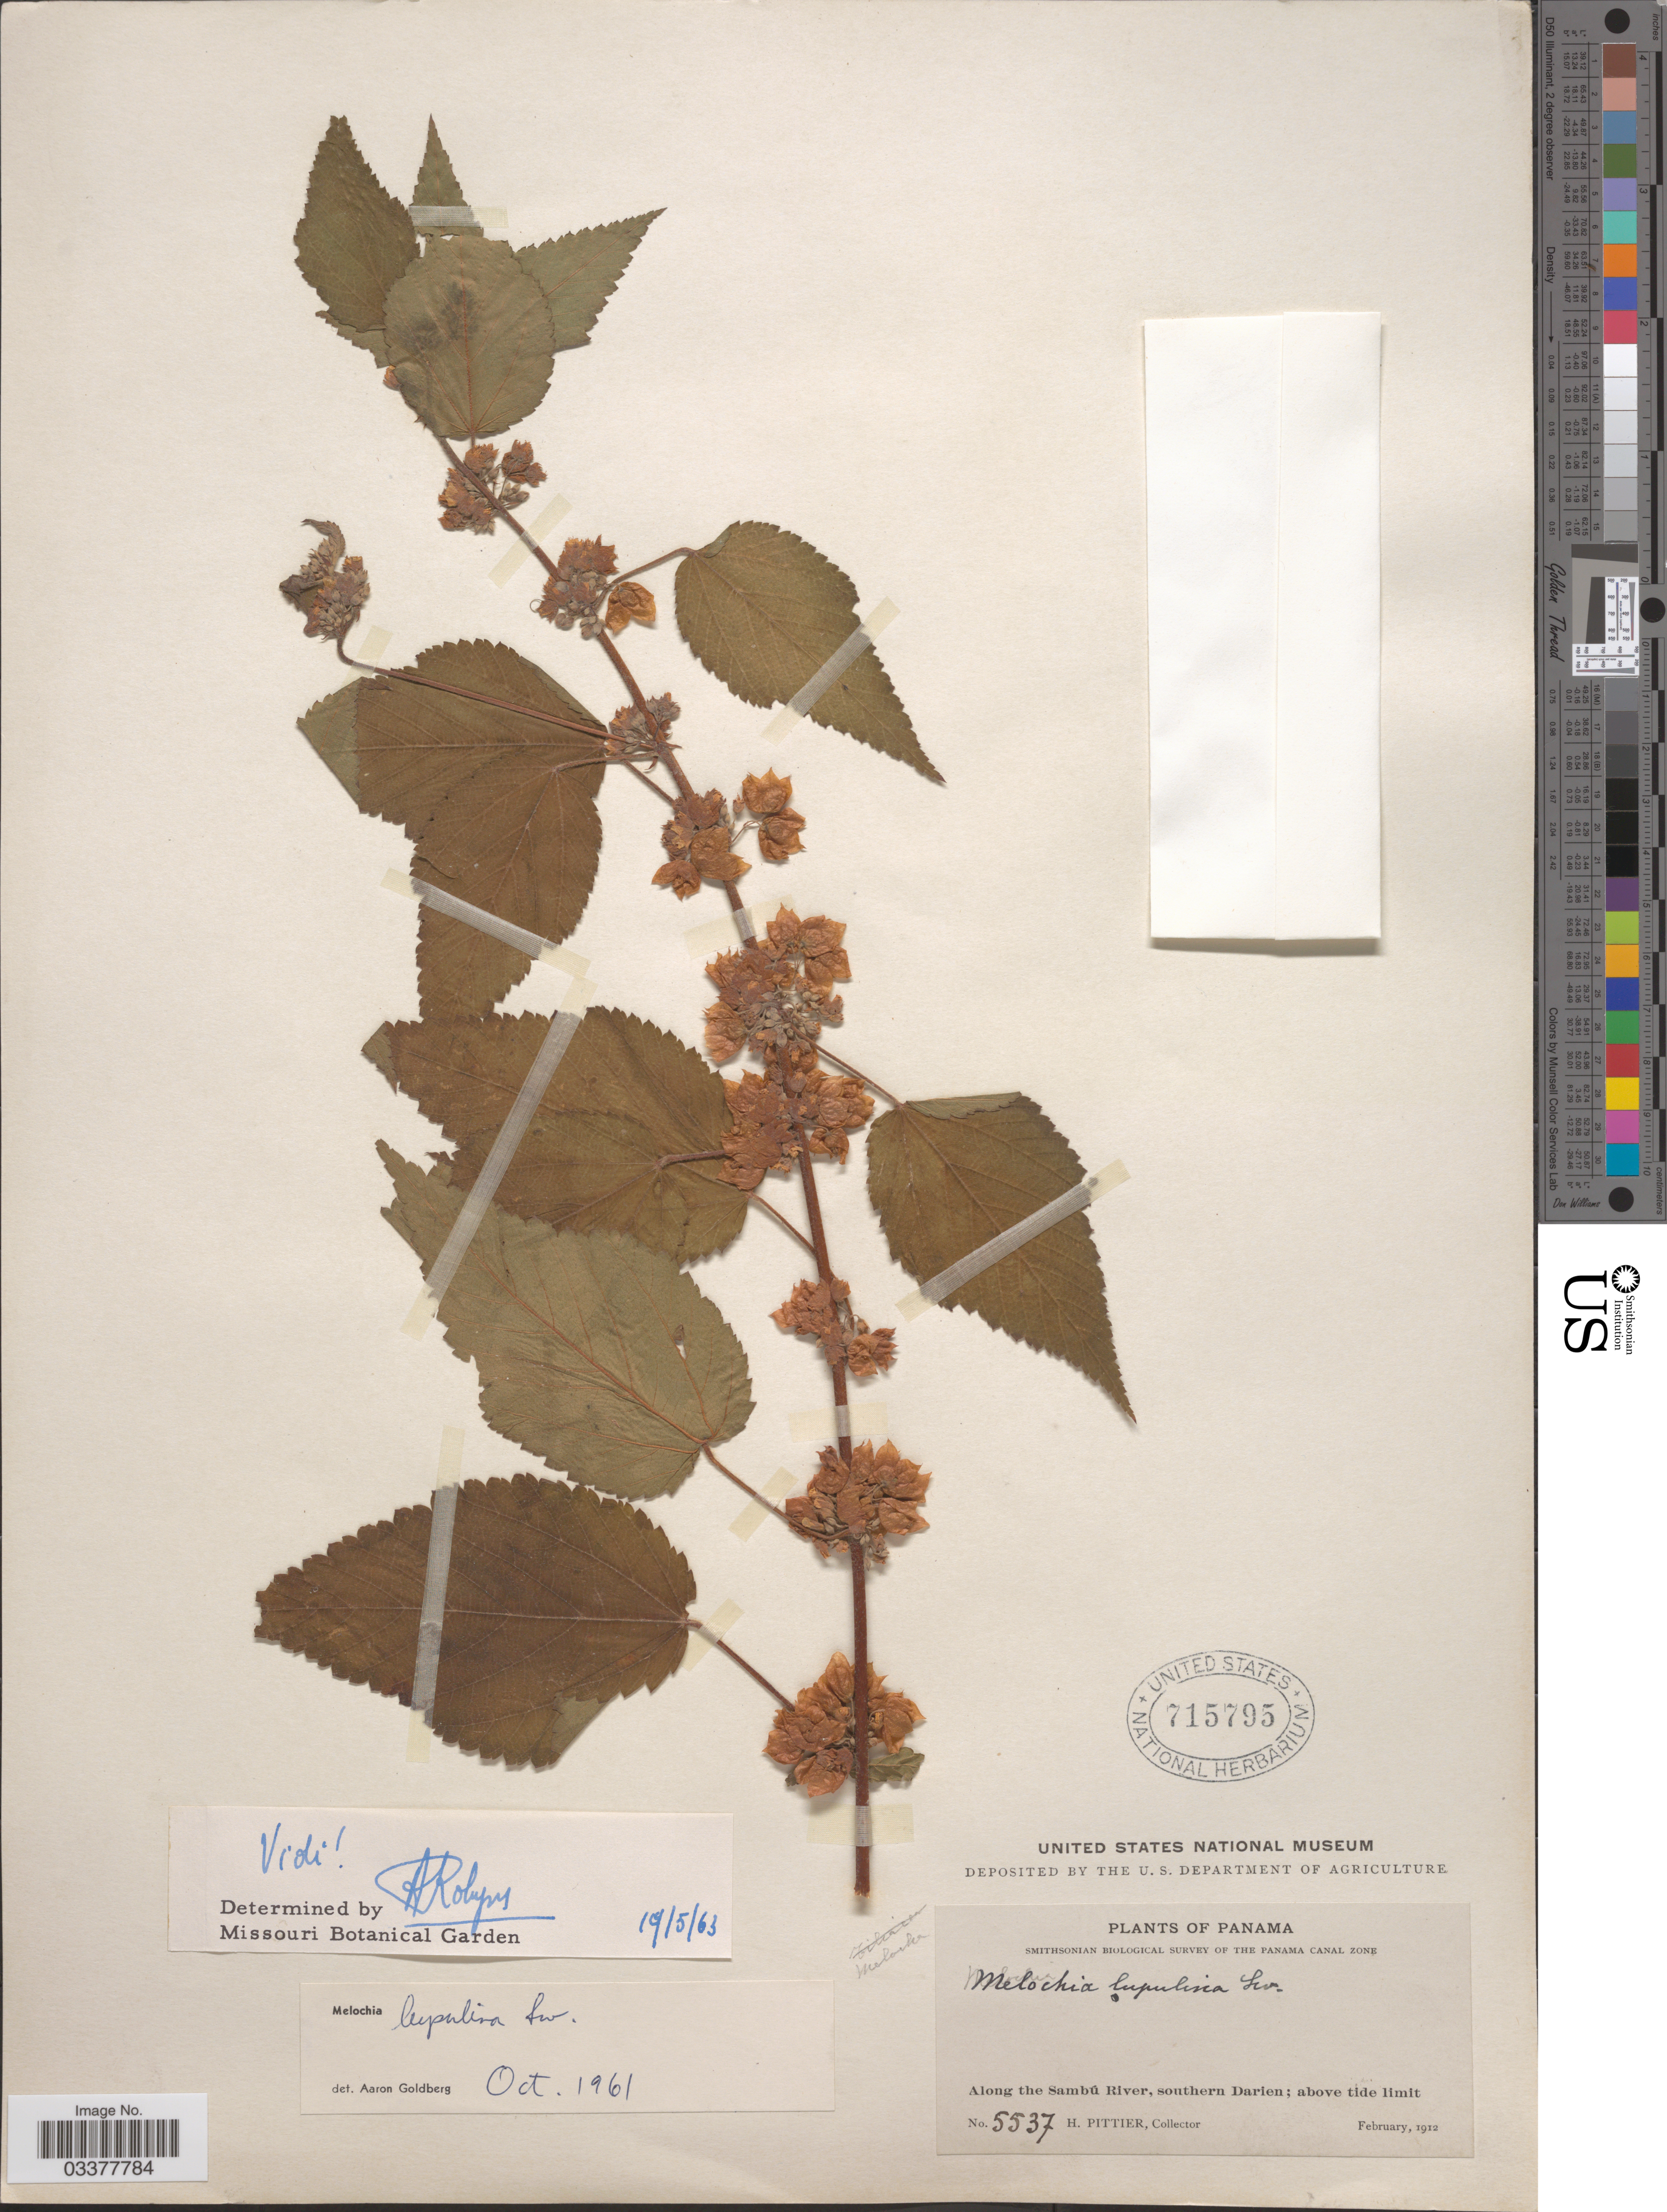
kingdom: Plantae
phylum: Tracheophyta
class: Magnoliopsida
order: Malvales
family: Malvaceae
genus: Melochia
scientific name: Melochia lupulina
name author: Sw.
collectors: H. F. Pittier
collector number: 5537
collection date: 1912-02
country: Panama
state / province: Darién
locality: Along the Sambú River, southern Darien; above tide limit.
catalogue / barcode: US 715795